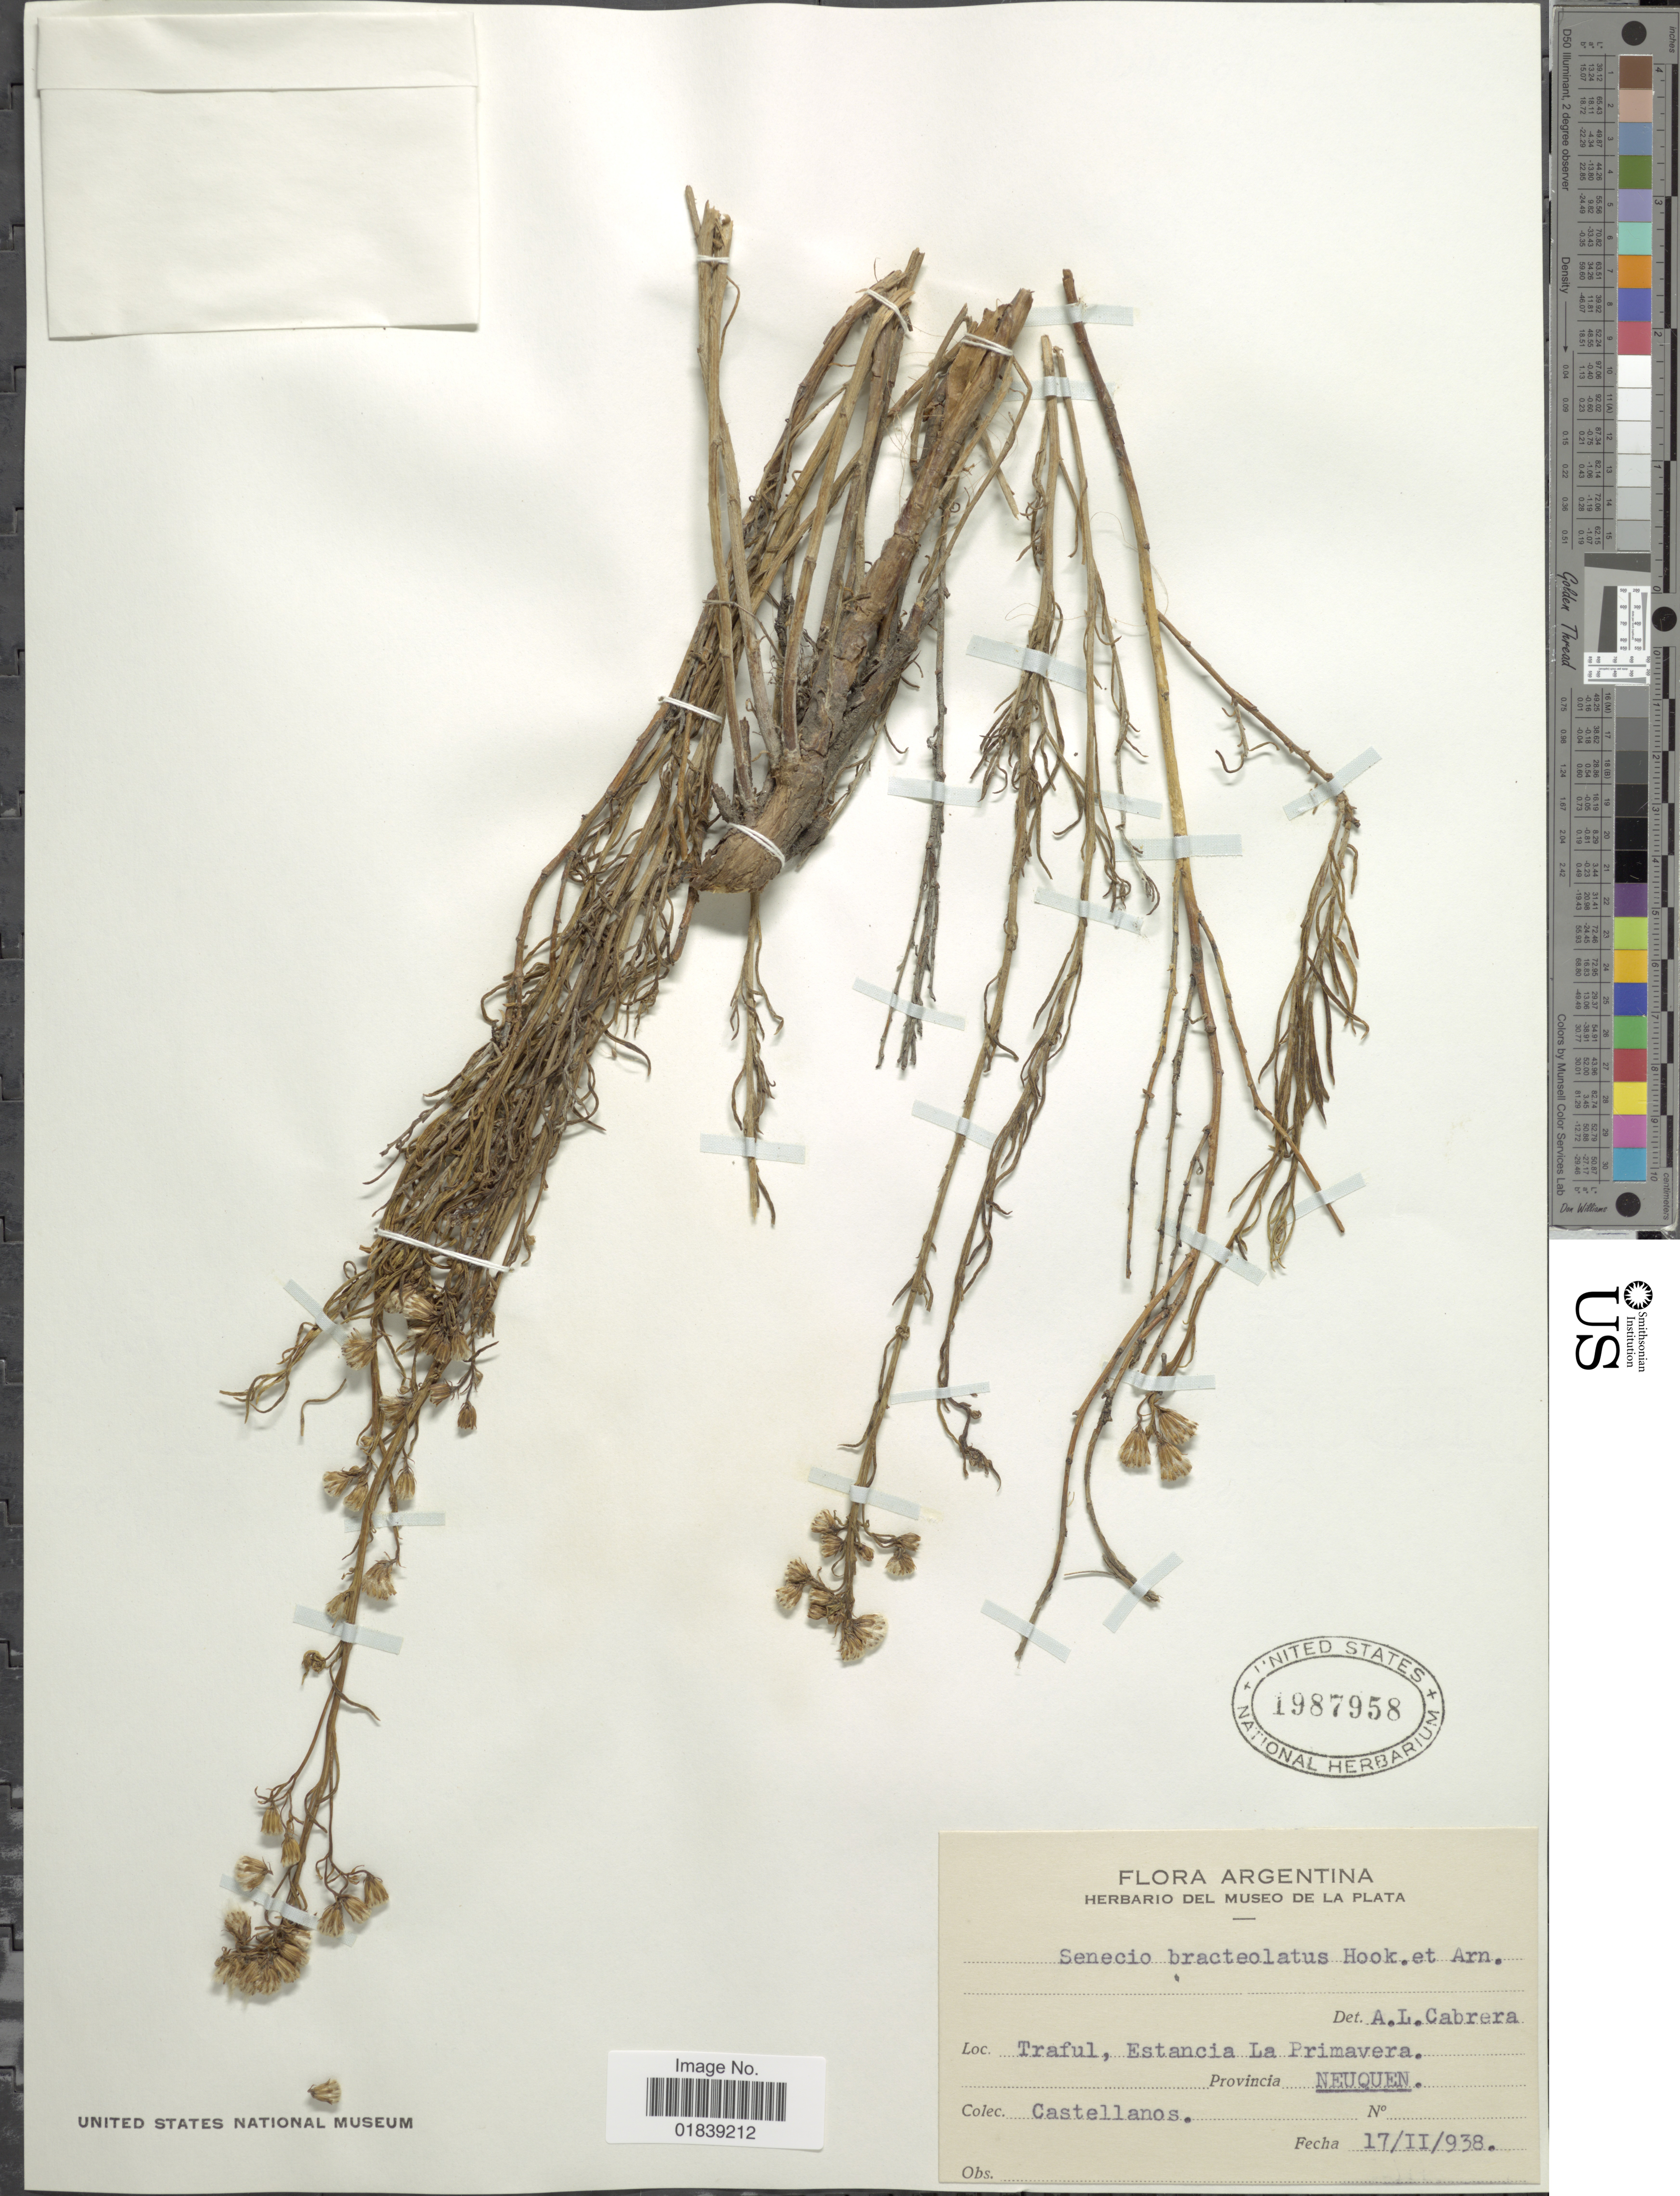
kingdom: Plantae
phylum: Tracheophyta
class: Magnoliopsida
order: Asterales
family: Asteraceae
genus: Senecio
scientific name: Senecio bracteolatus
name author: Hook. & Arn.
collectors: A. Castellanos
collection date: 1938-02-17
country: Argentina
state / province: Neuquen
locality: Traful, Estancia La Primavera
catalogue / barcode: US 1987958